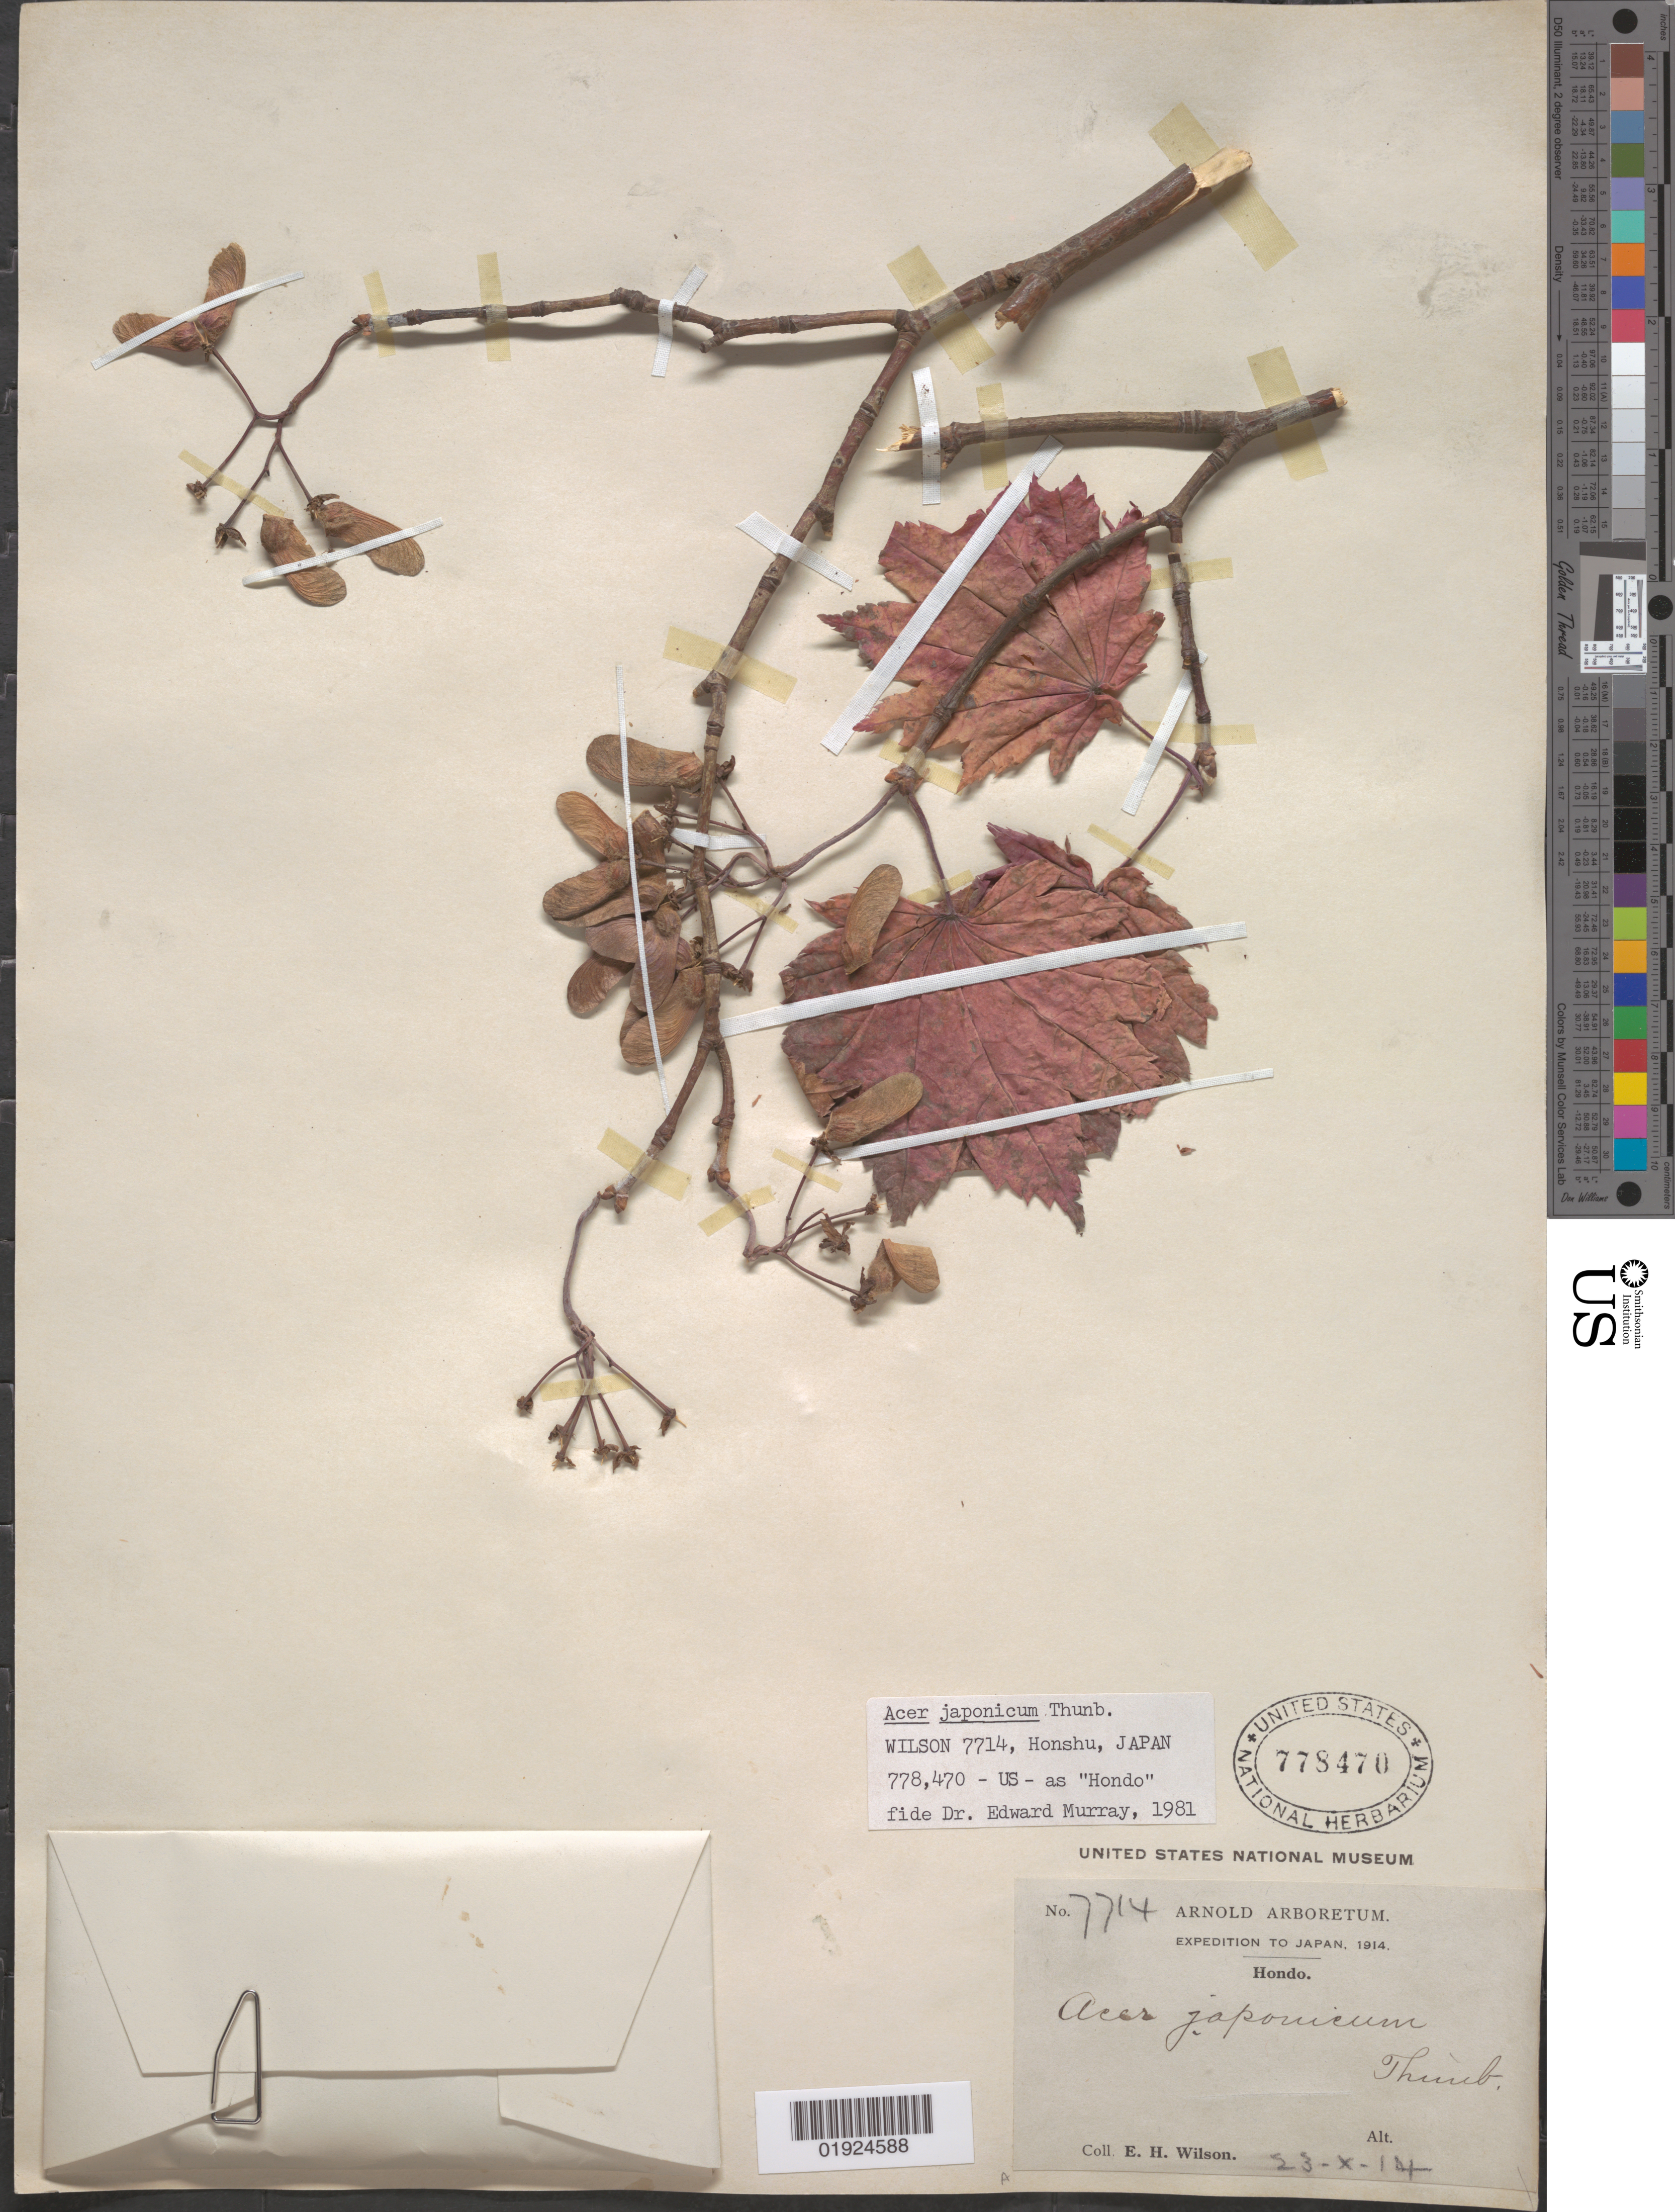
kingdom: Plantae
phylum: Tracheophyta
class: Magnoliopsida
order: Sapindales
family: Sapindaceae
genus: Acer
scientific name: Acer japonicum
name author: Thunb.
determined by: Murray, Edward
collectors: E. H. Wilson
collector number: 7714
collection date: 1914-10-23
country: Japan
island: Honshu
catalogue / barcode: US 778470